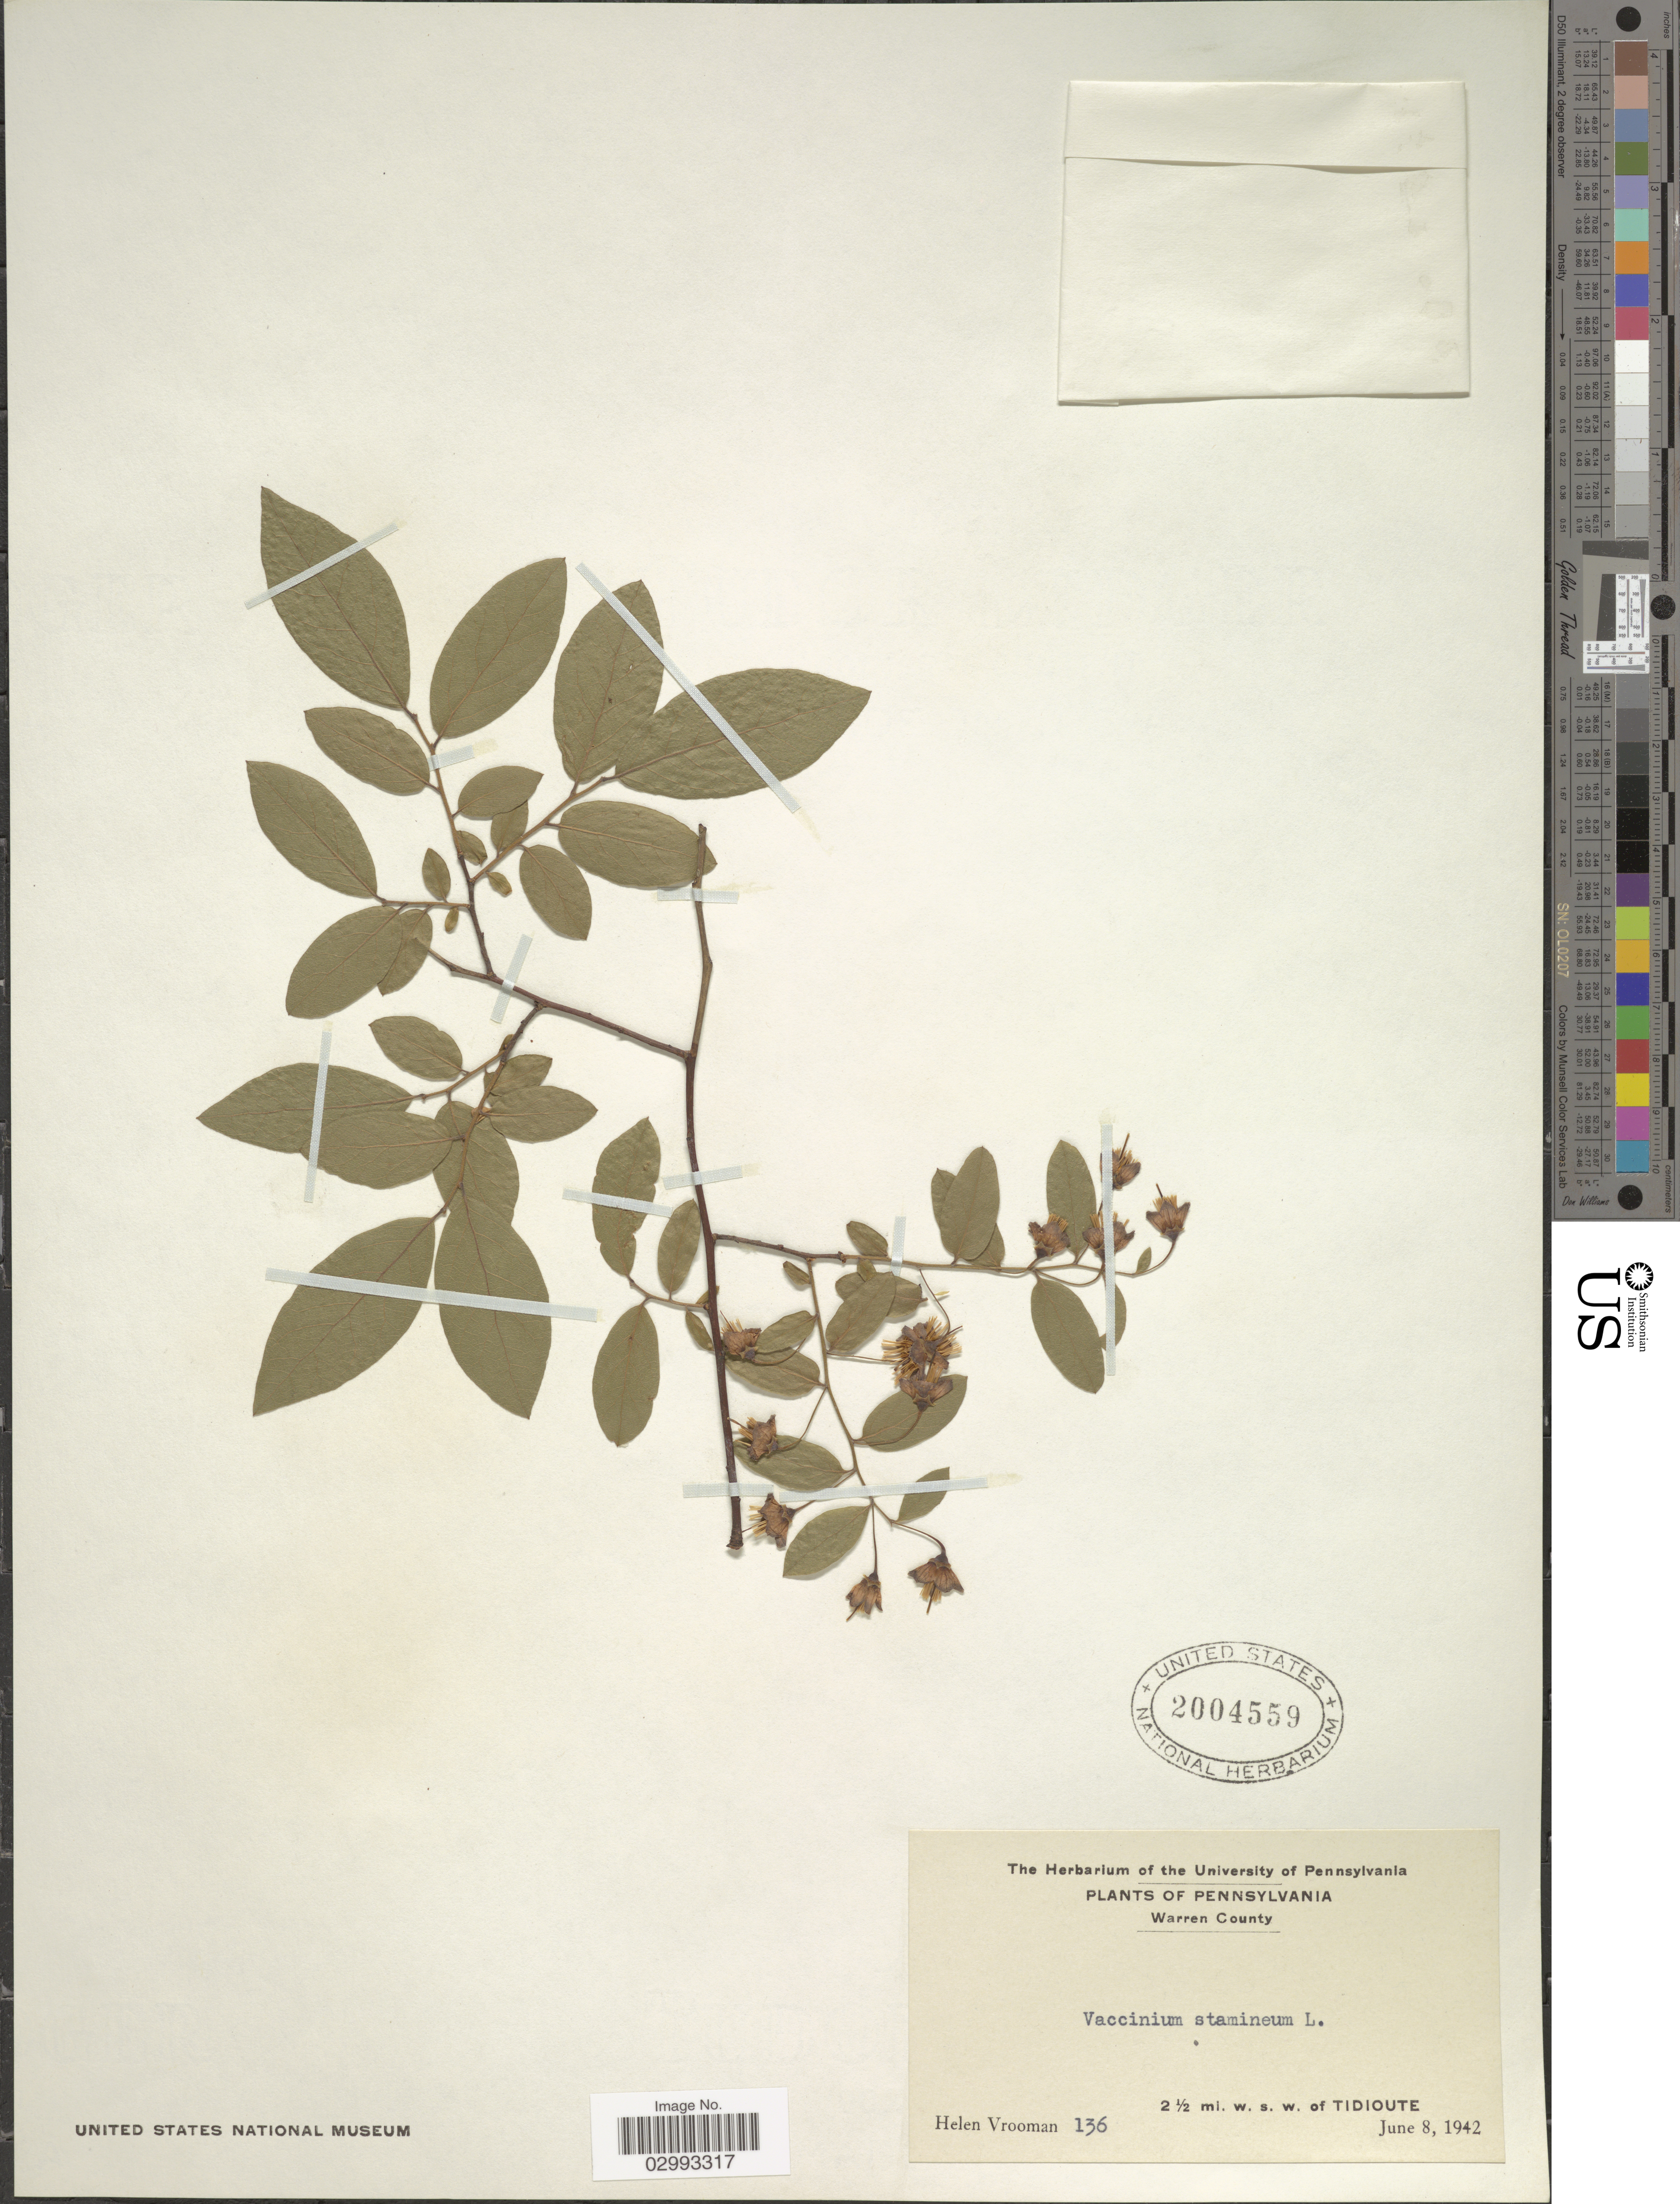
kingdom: Plantae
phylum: Tracheophyta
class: Magnoliopsida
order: Ericales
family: Ericaceae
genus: Polycodium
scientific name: Polycodium stamineum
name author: (L.) Greene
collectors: H. Vrooman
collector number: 136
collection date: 1942-06-08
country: United States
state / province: Pennsylvania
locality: Warren County, 2½ mi. w.s.w. of Tidioute.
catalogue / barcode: US 2004559